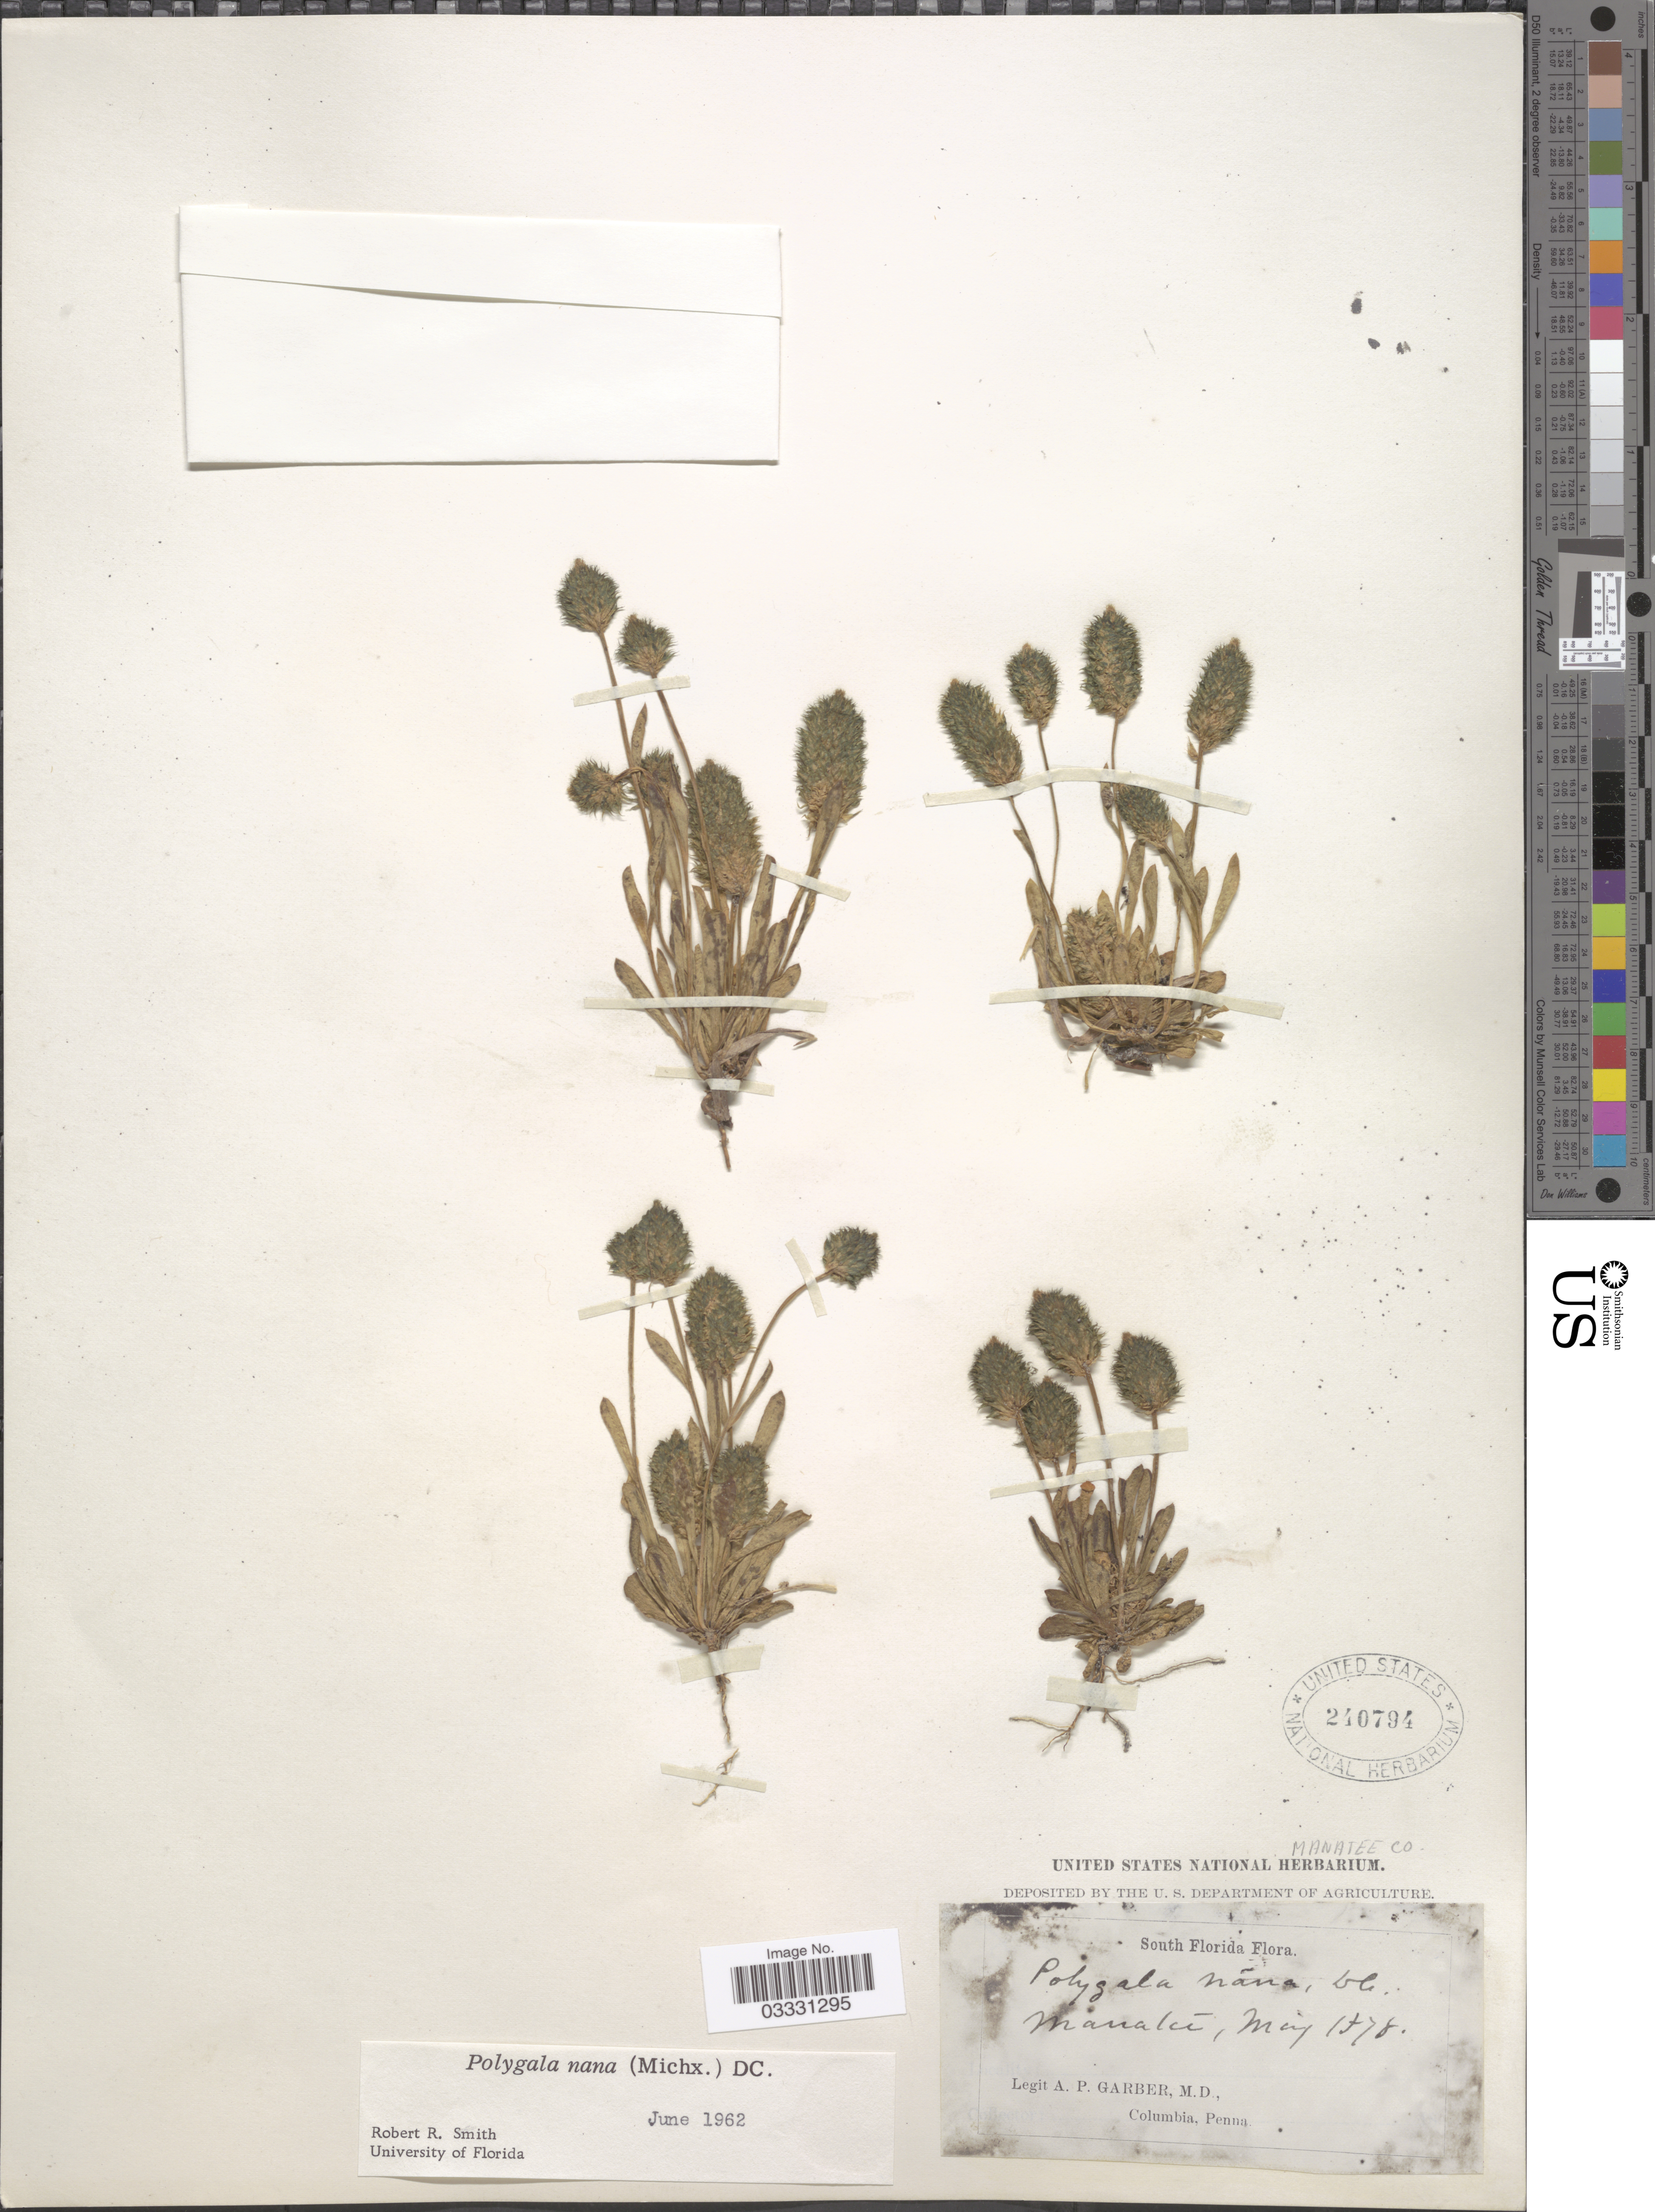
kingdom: Plantae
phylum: Tracheophyta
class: Magnoliopsida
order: Fabales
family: Polygalaceae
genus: Polygala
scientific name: Polygala nana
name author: (Michx.) DC.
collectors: A. P. Garber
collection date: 1878-05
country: United States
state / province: Florida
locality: South Florida. Manatee Co. Manatee.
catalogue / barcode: US 240794